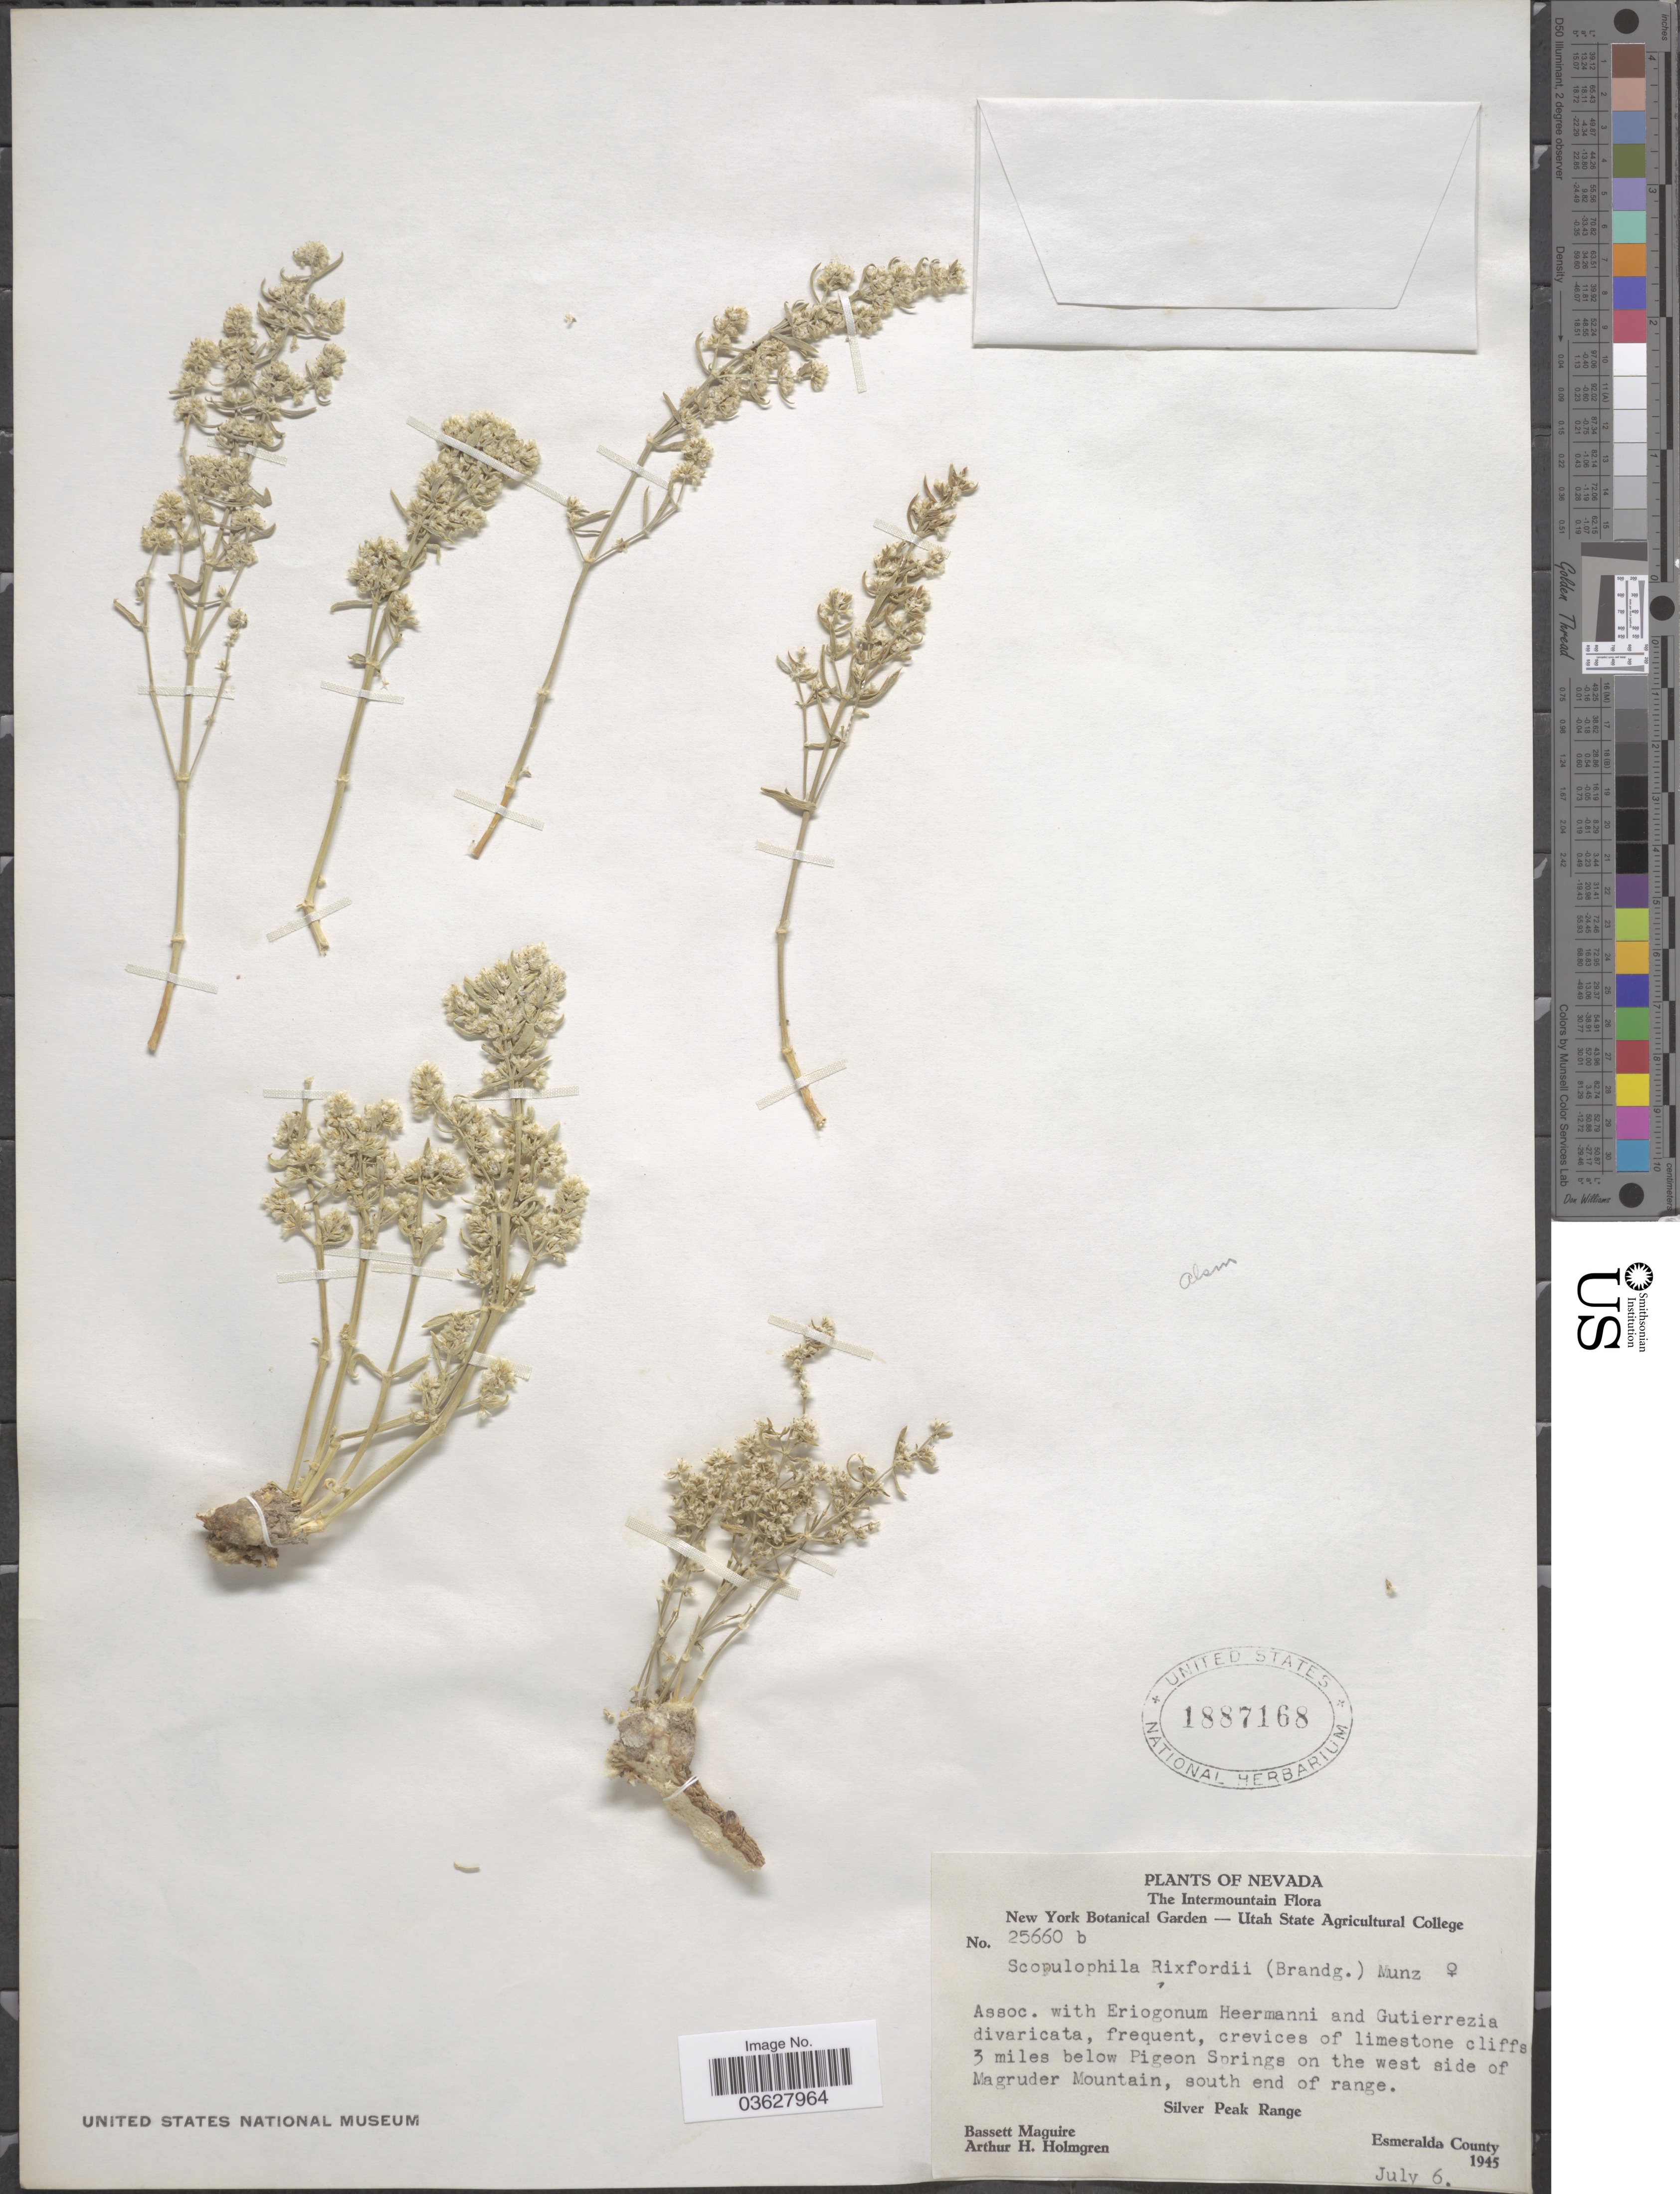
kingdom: Plantae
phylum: Tracheophyta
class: Magnoliopsida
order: Caryophyllales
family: Caryophyllaceae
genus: Achyronychia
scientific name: Achyronychia rixfordii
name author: Brandegee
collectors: B. Maguire & A. H. Holmgren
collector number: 25660b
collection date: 1945-07-06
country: United States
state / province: Nevada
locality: The Intermountain. 3 miles below Pigeon Springs on the west side of Magruder Mountain, south end of range. Silver Peak Range. Esmeralda County.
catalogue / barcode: US 1887168